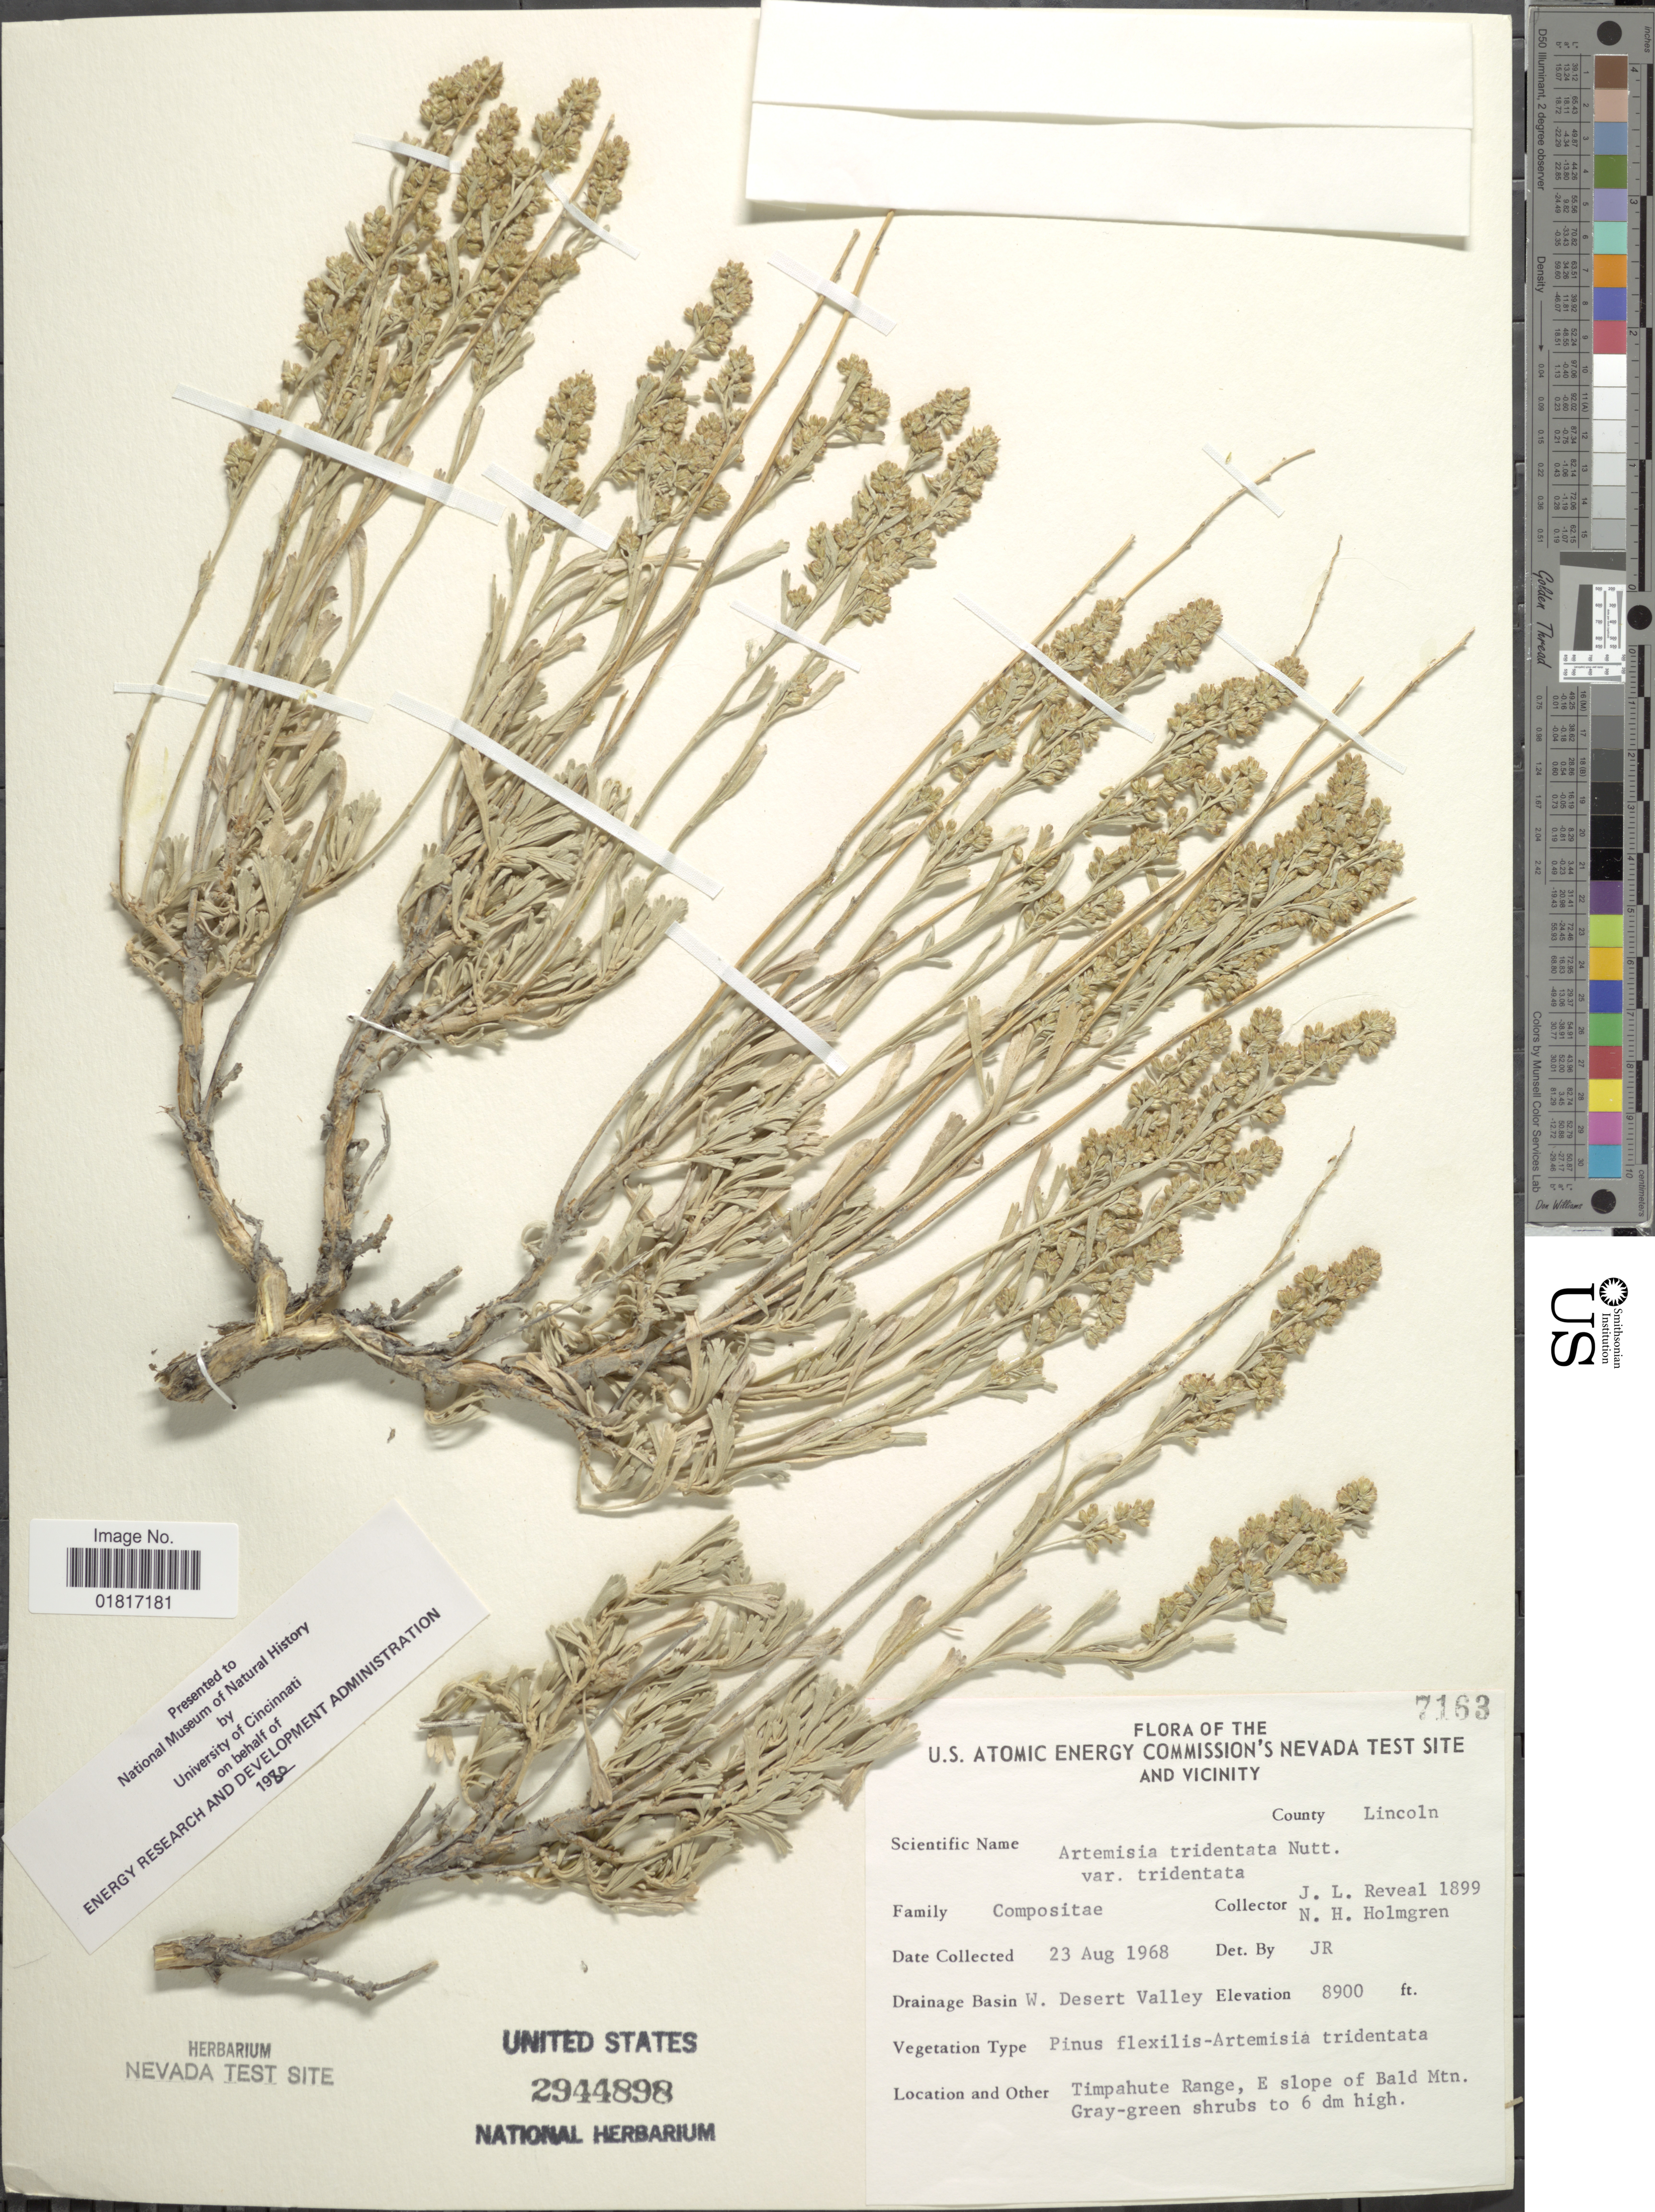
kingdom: Plantae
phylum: Tracheophyta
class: Magnoliopsida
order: Asterales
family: Asteraceae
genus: Artemisia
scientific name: Artemisia tridentata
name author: Nutt.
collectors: J. L. Reveal & N. H. Holmgren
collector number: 7163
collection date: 1968-08-23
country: United States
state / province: Nevada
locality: U.S. Atomic Energy Commision's Nevada Test Site and Vicinity, County Nye, Drainage Basin W Desert Valley, Timpahute Range, E slope of Bald Mtn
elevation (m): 2713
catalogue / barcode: US 2944898